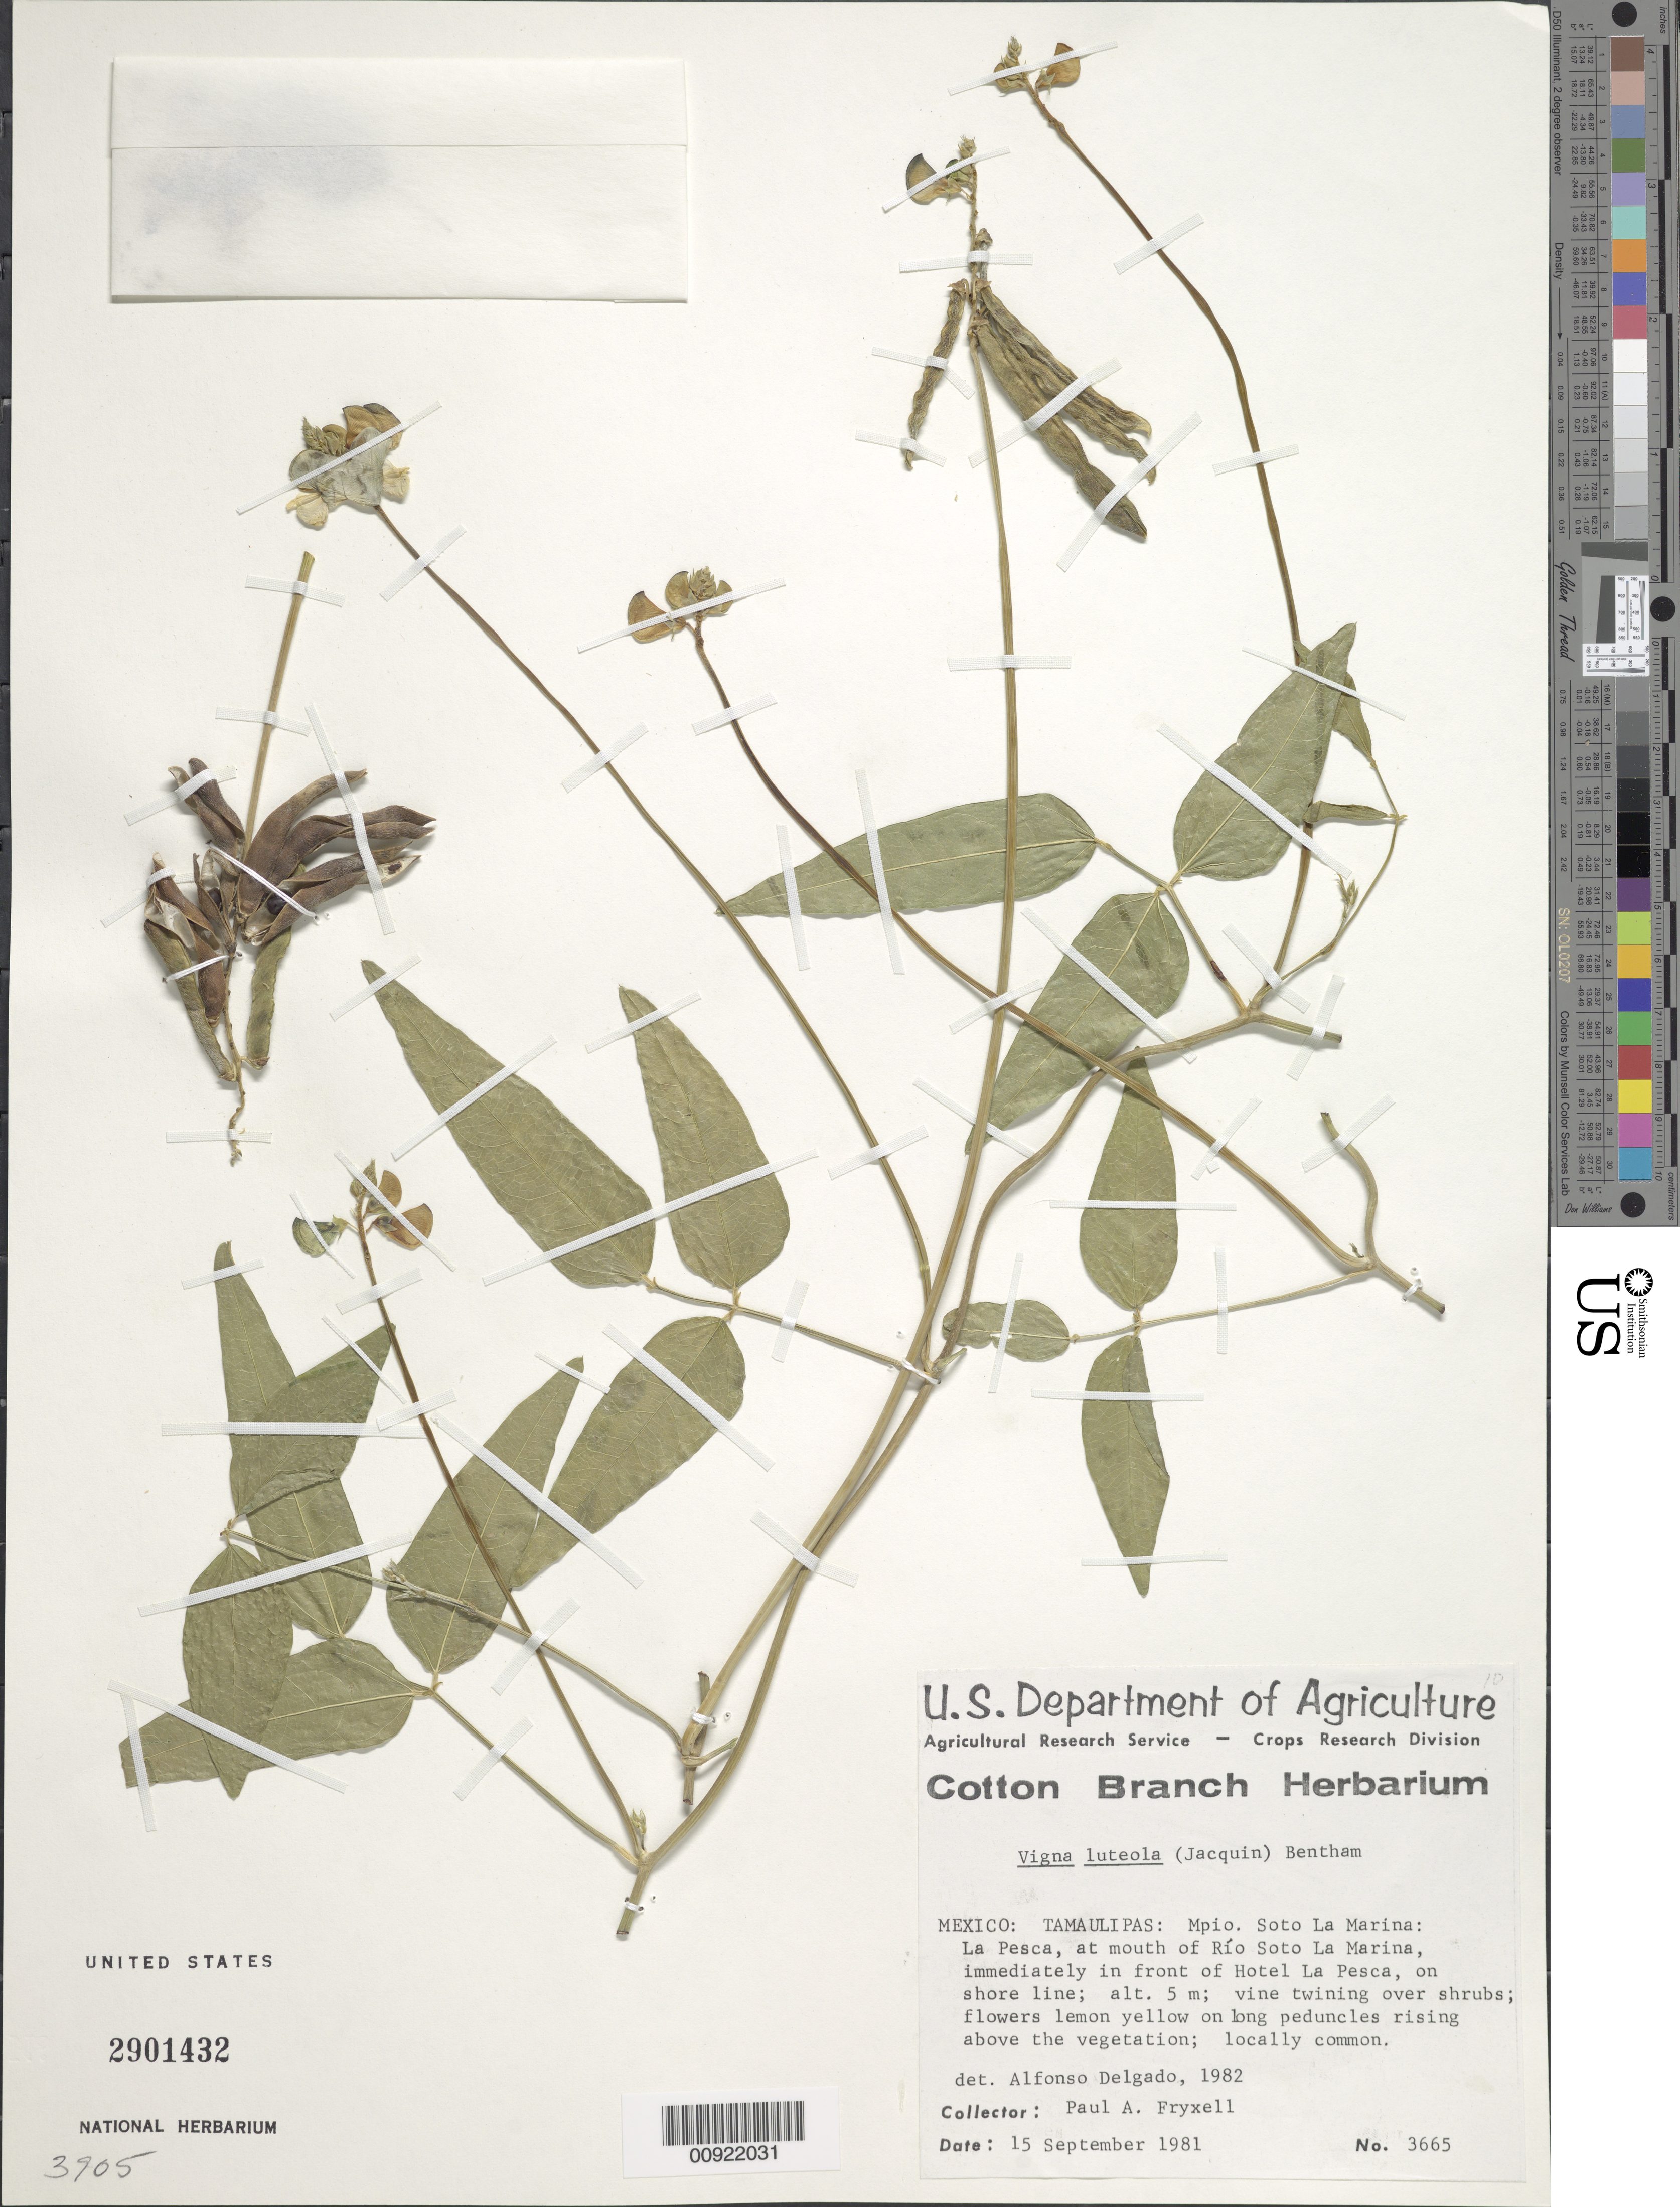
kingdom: Plantae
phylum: Tracheophyta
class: Magnoliopsida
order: Fabales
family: Fabaceae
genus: Vigna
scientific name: Vigna luteola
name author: (Jacq.) Benth.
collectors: P. A. Fryxell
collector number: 3665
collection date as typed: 15 Sep 1981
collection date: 1981-09-15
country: Mexico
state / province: Tamaulipas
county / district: Soto la Marina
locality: Tamaulipas: Mpio. Soto la Marina: La Pesca, at mouth of Río Soto la Marina, immediately in front of Hotel La Pesca.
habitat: On shore line. Vine twining over shrubs, long peduncles rising above the vegetation.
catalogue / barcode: US 2901432